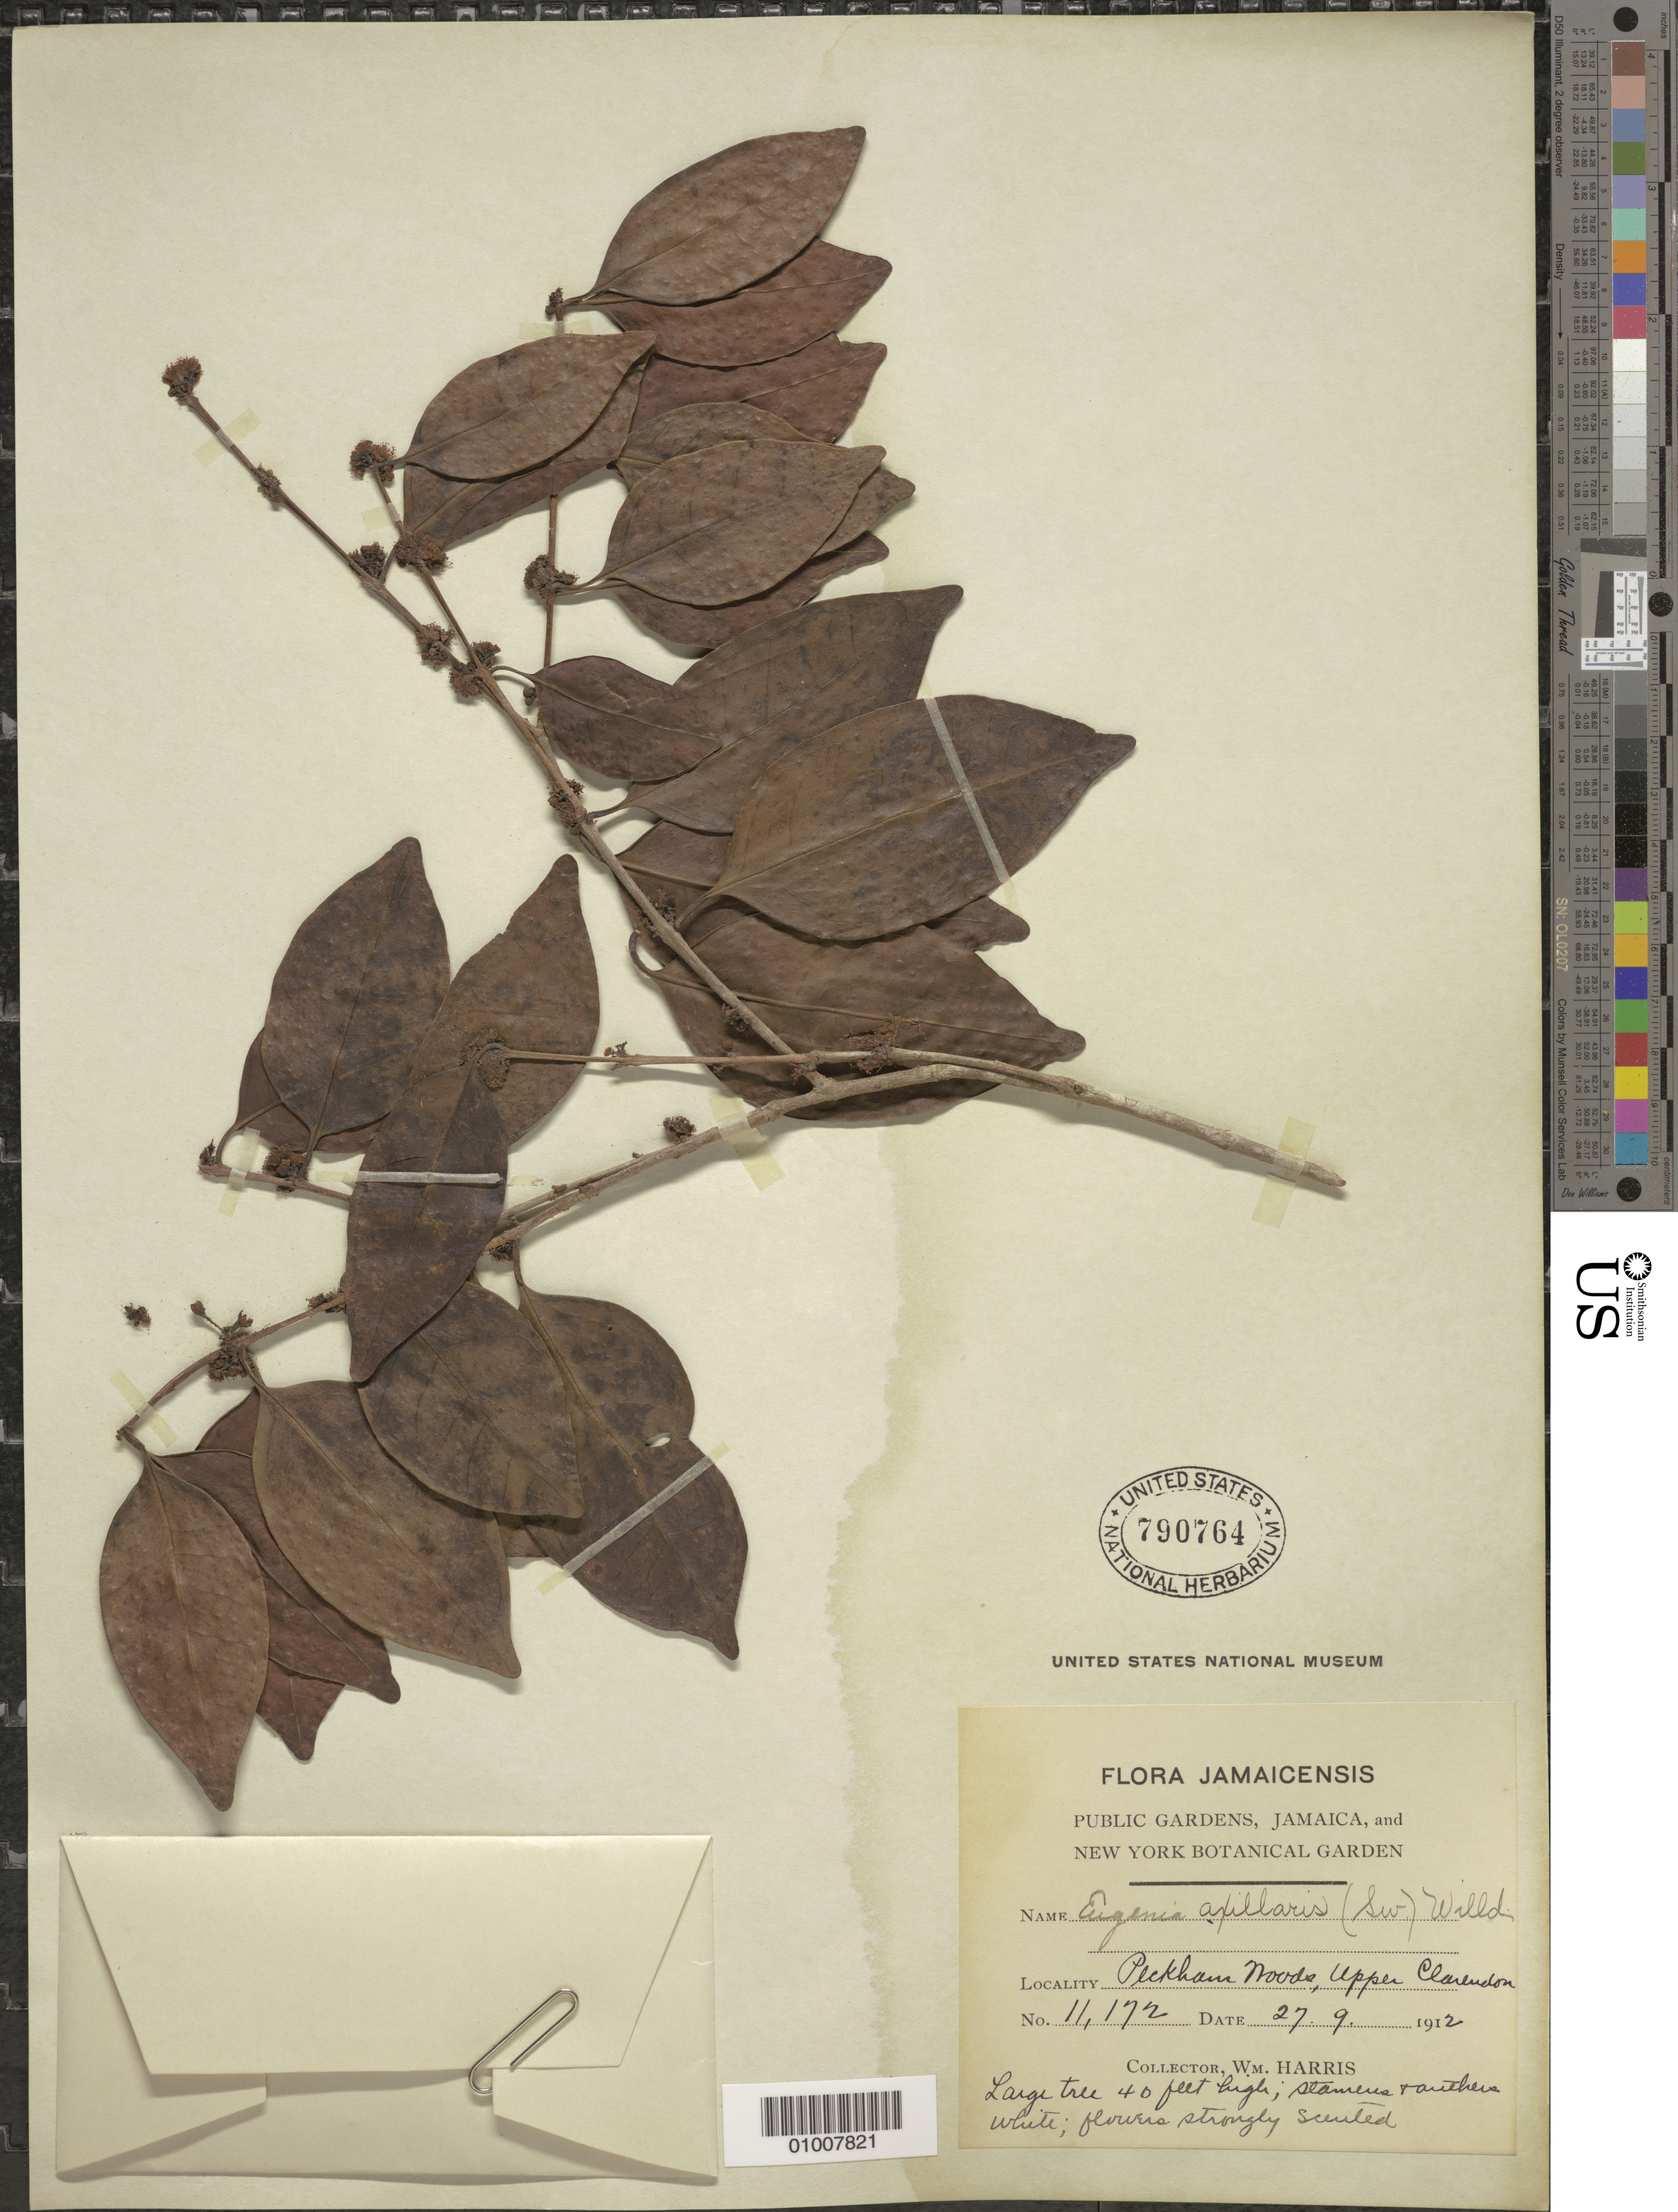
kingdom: Plantae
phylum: Tracheophyta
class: Magnoliopsida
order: Myrtales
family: Myrtaceae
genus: Eugenia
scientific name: Eugenia axillaris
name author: (Sw.) Willd.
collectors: W. Harris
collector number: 11172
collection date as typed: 27 Sep 1912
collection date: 1912-09-27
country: Jamaica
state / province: Clarendon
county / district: Peckham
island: Jamaica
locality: Peckham Woods, Upper Clarendon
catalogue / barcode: US 790764